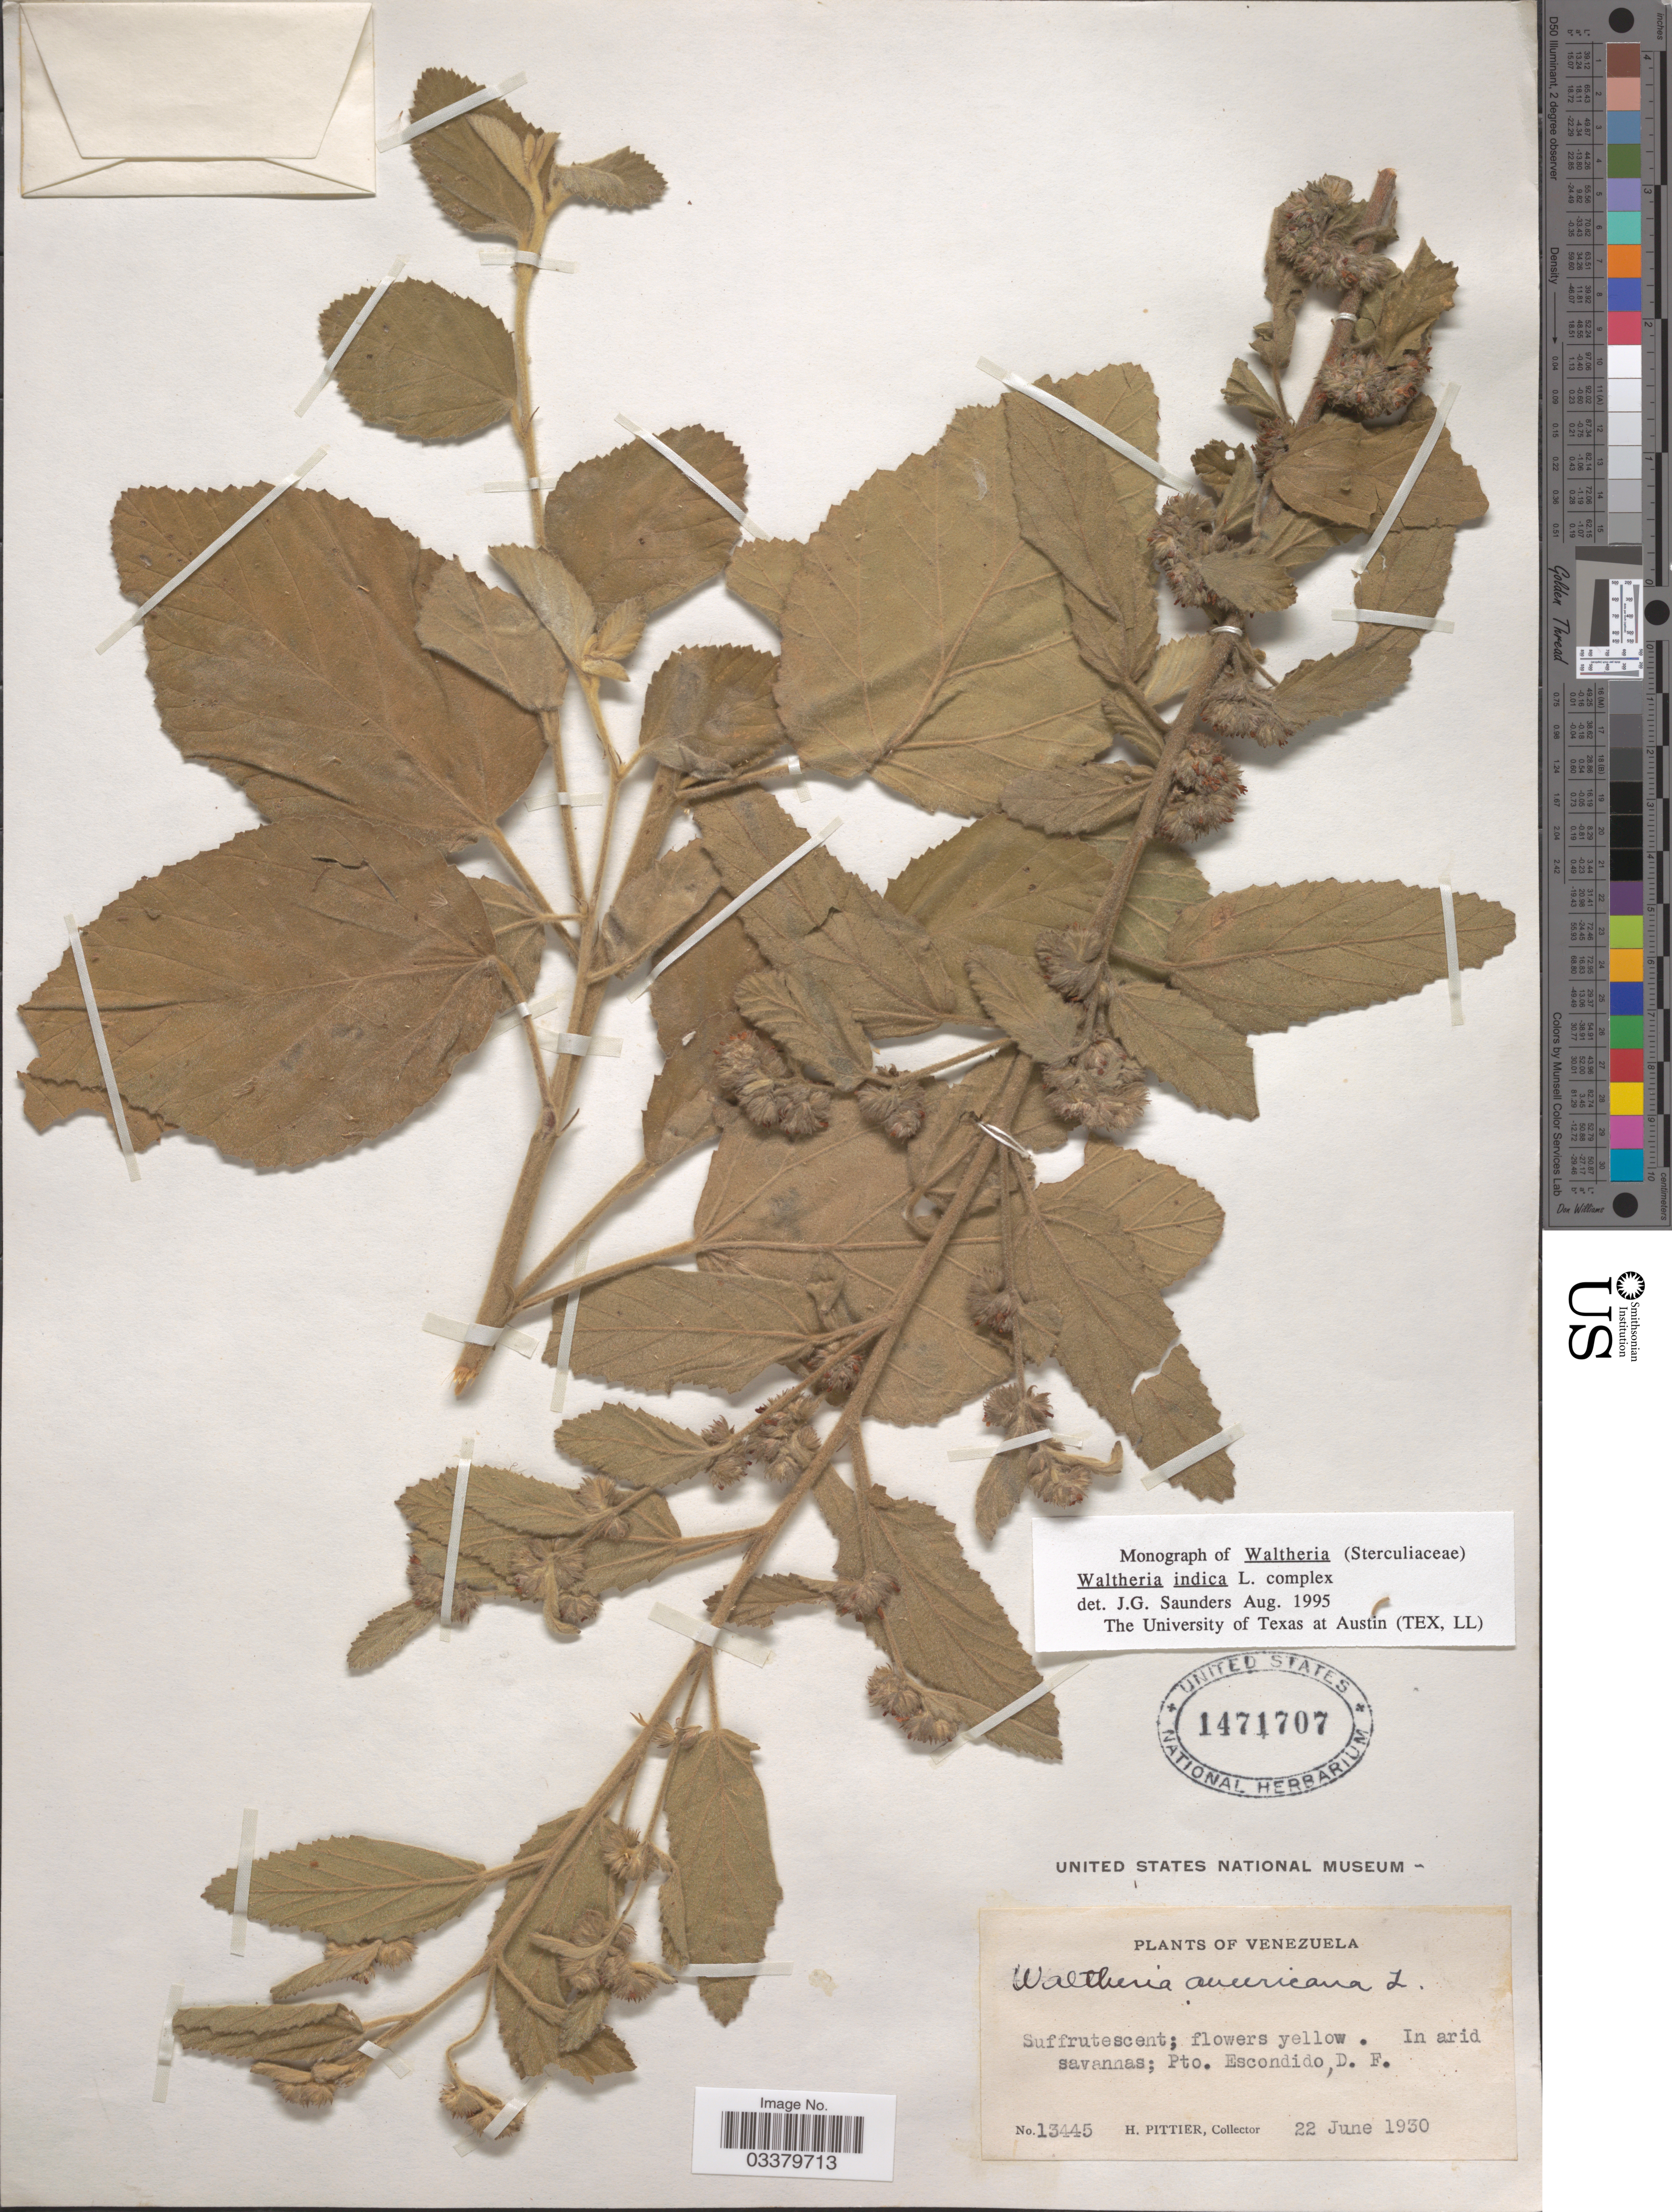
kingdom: Plantae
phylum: Tracheophyta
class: Magnoliopsida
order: Malvales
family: Malvaceae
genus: Waltheria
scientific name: Waltheria indica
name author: L.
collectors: H. F. Pittier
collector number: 13445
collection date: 1930-06-22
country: Venezuela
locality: Pto. Escondido, D.F.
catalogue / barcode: US 1471707